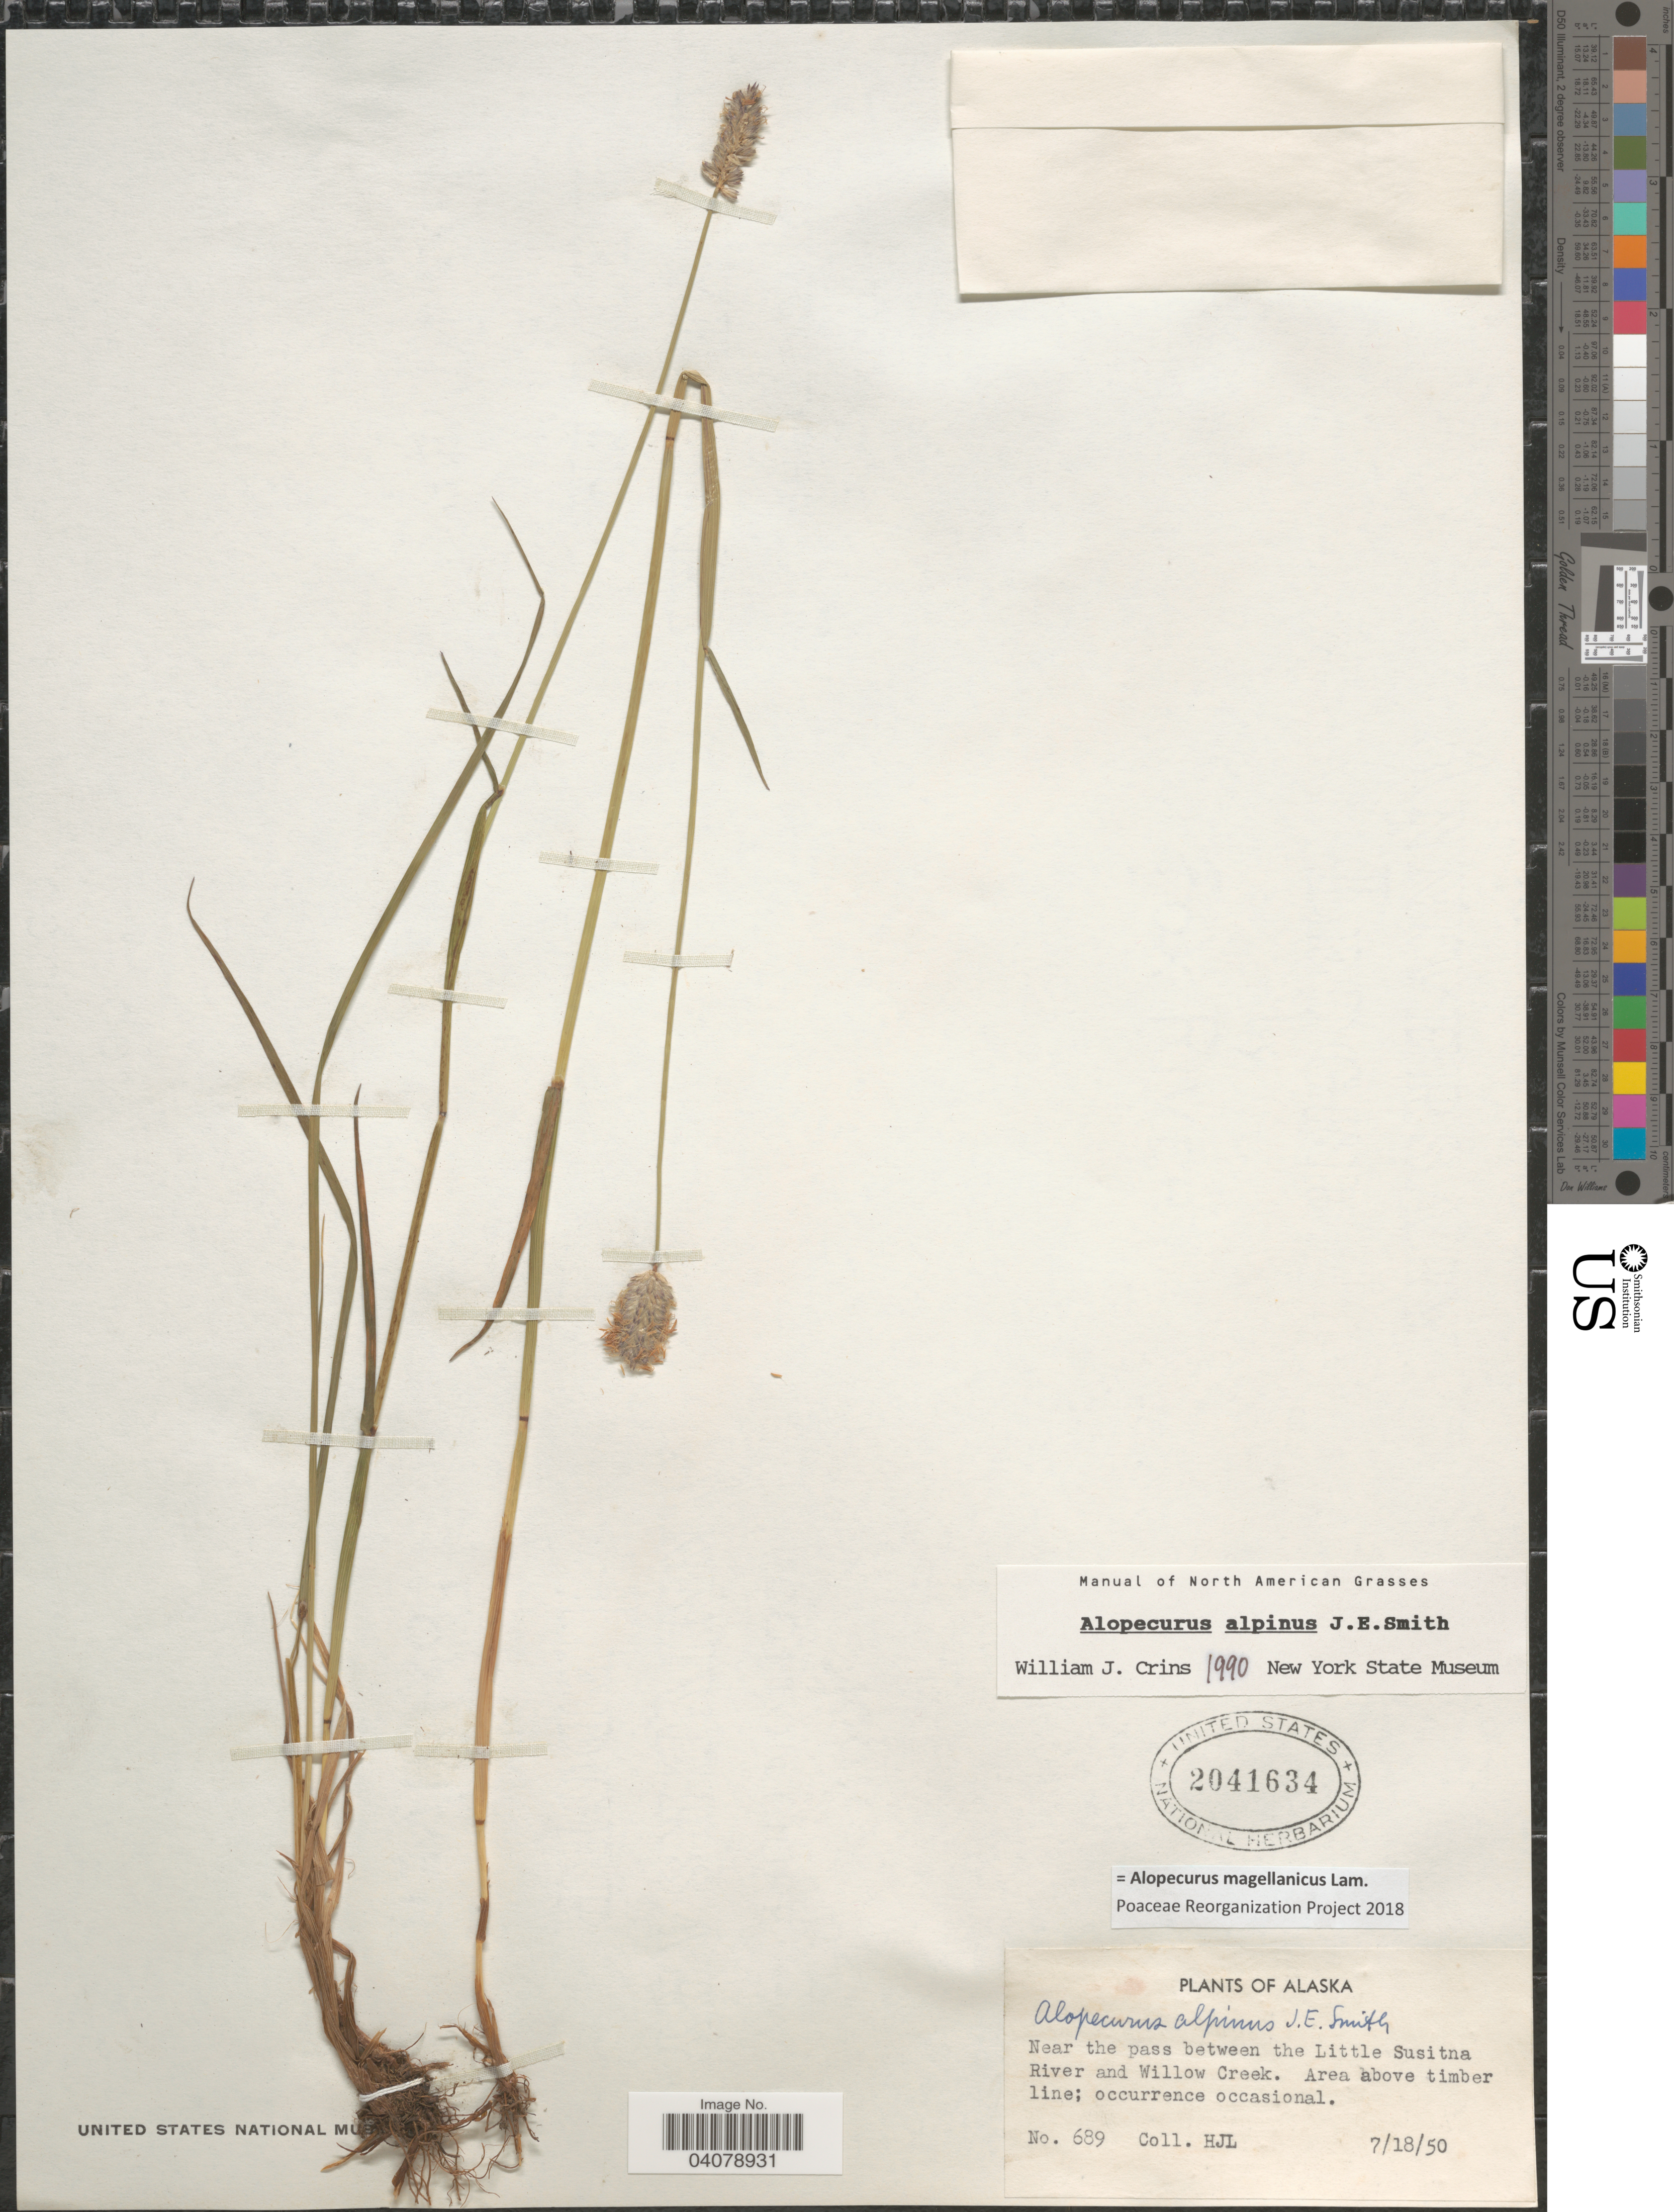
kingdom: Plantae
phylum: Tracheophyta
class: Liliopsida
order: Poales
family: Poaceae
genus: Alopecurus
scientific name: Alopecurus magellanicus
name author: Lam.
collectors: H. J. L.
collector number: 689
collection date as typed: Transcribed d/m/y: 18/7/50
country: United States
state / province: Alaska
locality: Near the pass between the Little Susitna River and Willow Creek.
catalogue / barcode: US 2041634